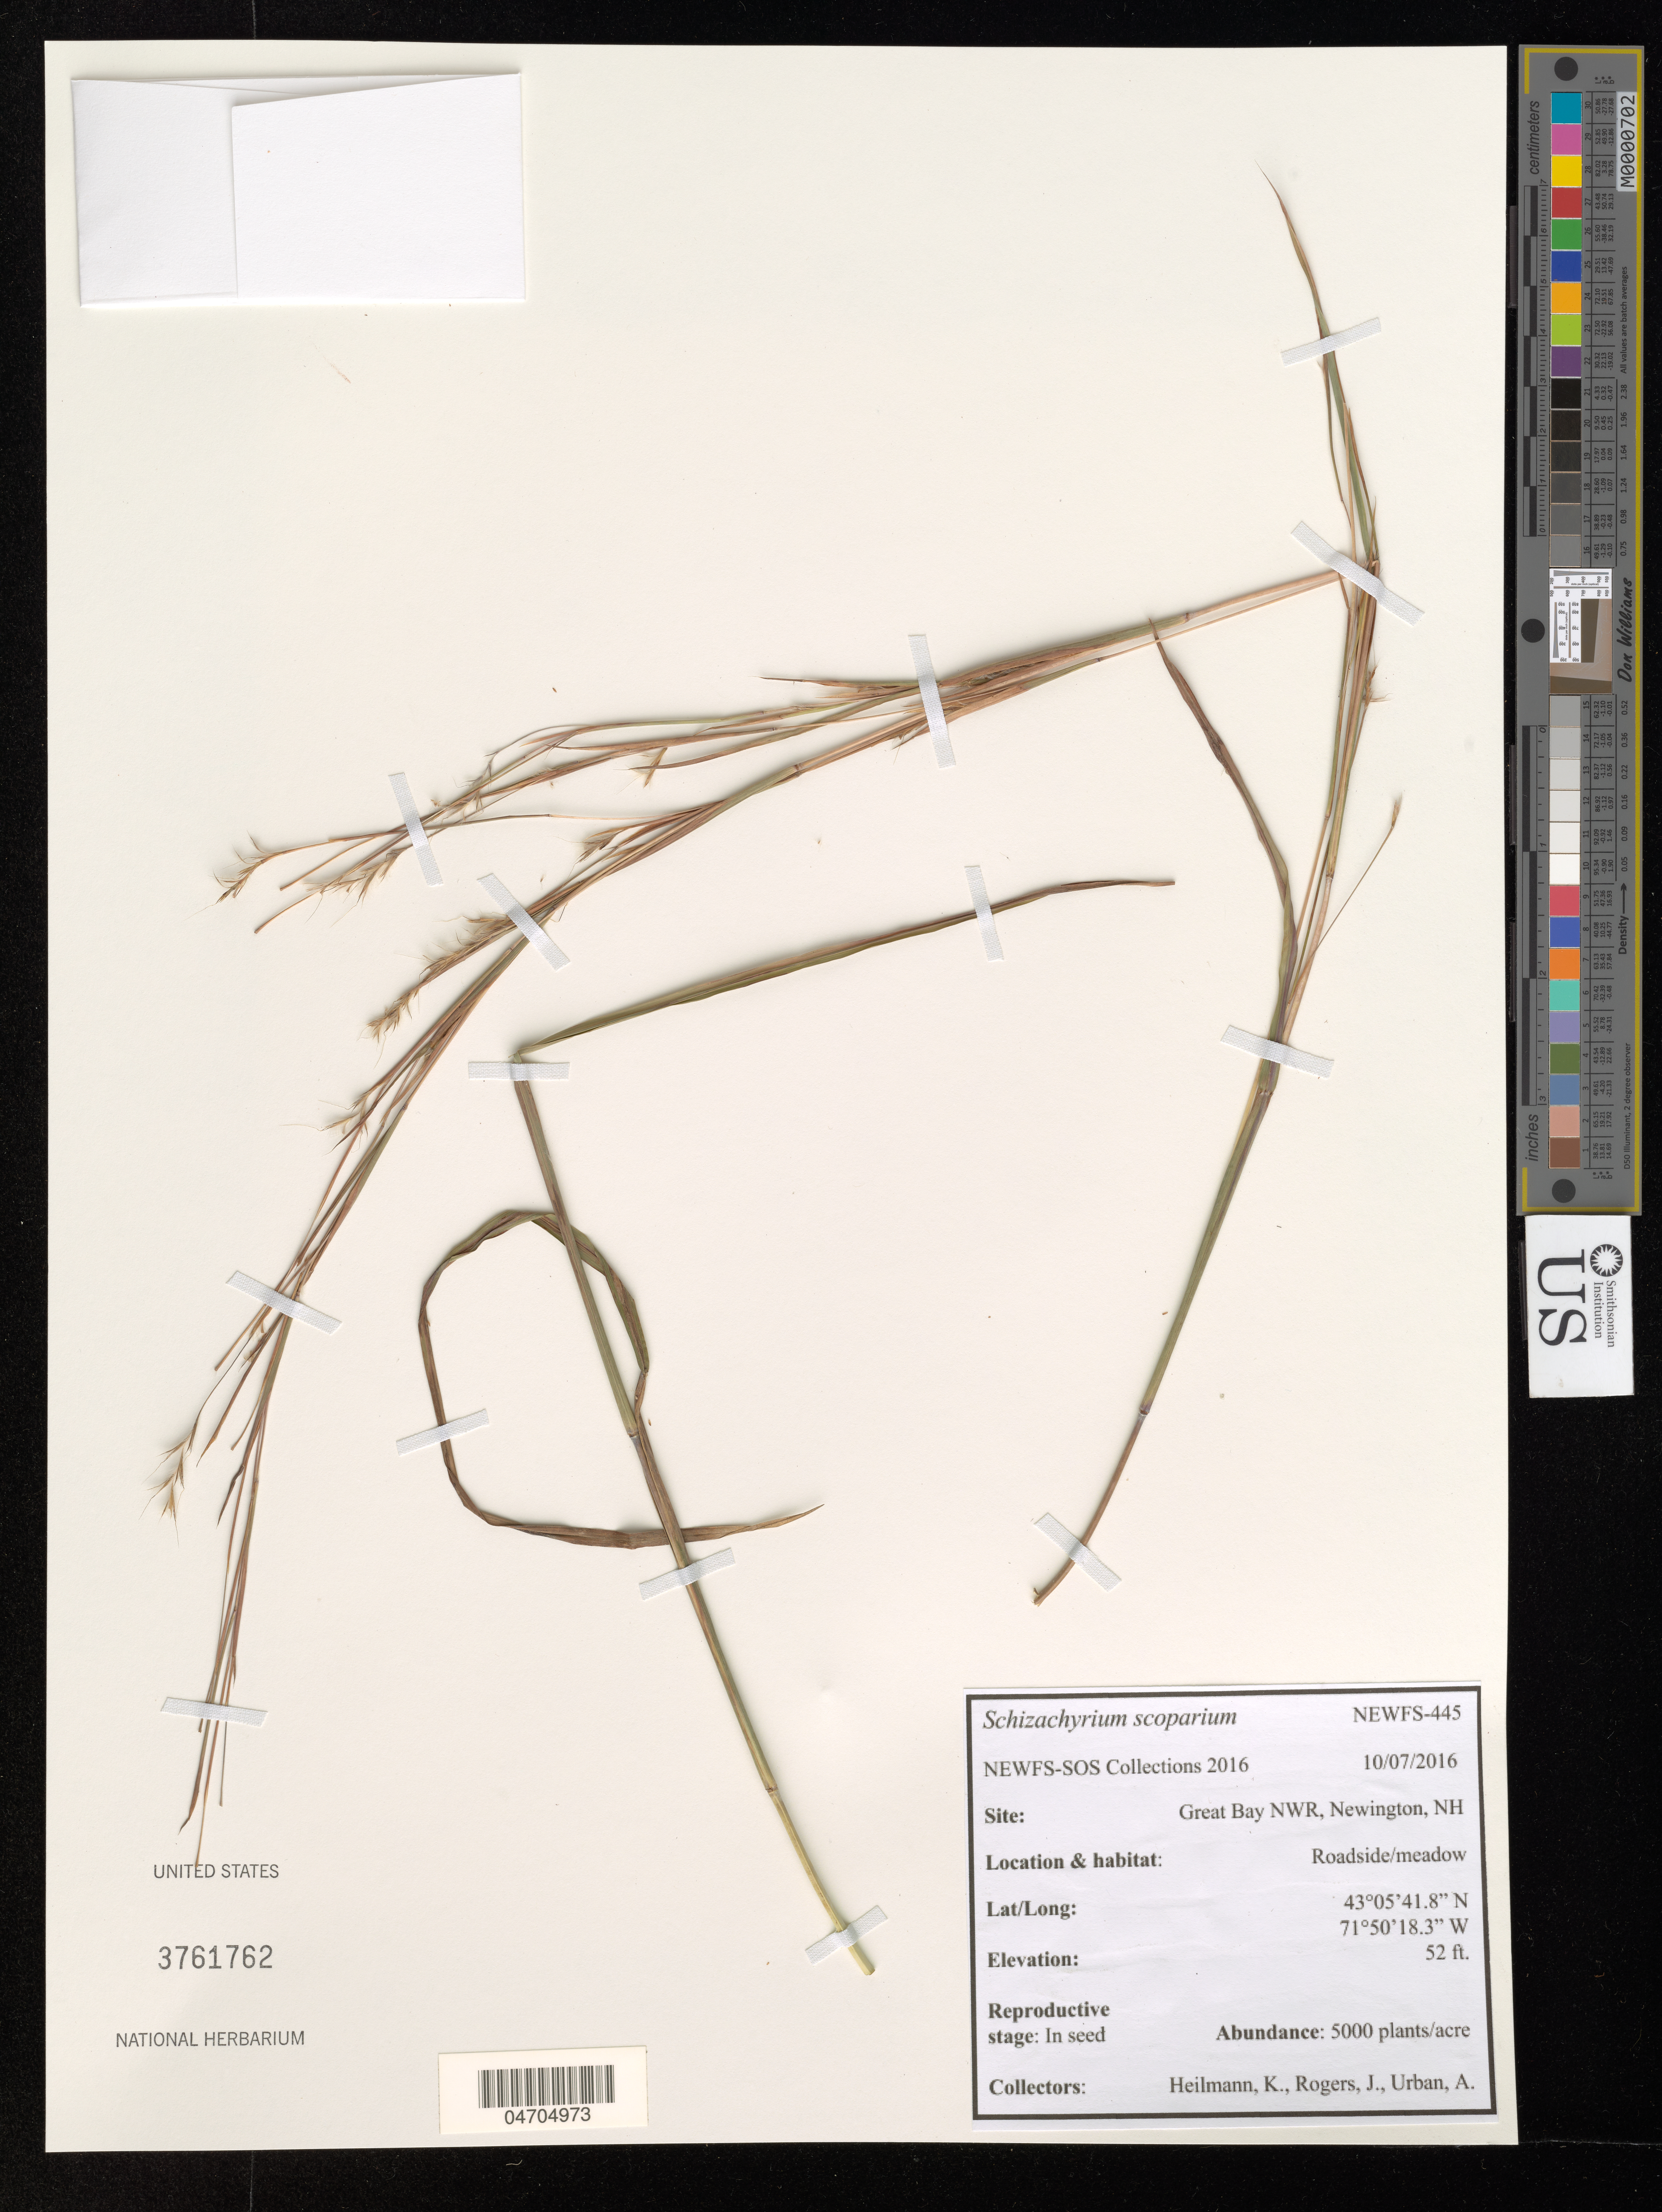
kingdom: Plantae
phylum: Tracheophyta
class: Liliopsida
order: Poales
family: Poaceae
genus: Schizachyrium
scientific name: Schizachyrium scoparium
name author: (Michx.) Nash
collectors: K. Heilmann, J. Rogers & A. Urban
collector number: NEWFS-445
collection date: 2016-10-07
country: United States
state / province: New Hampshire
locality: Great Bay NWR, Newington.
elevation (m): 16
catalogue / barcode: US 3761762